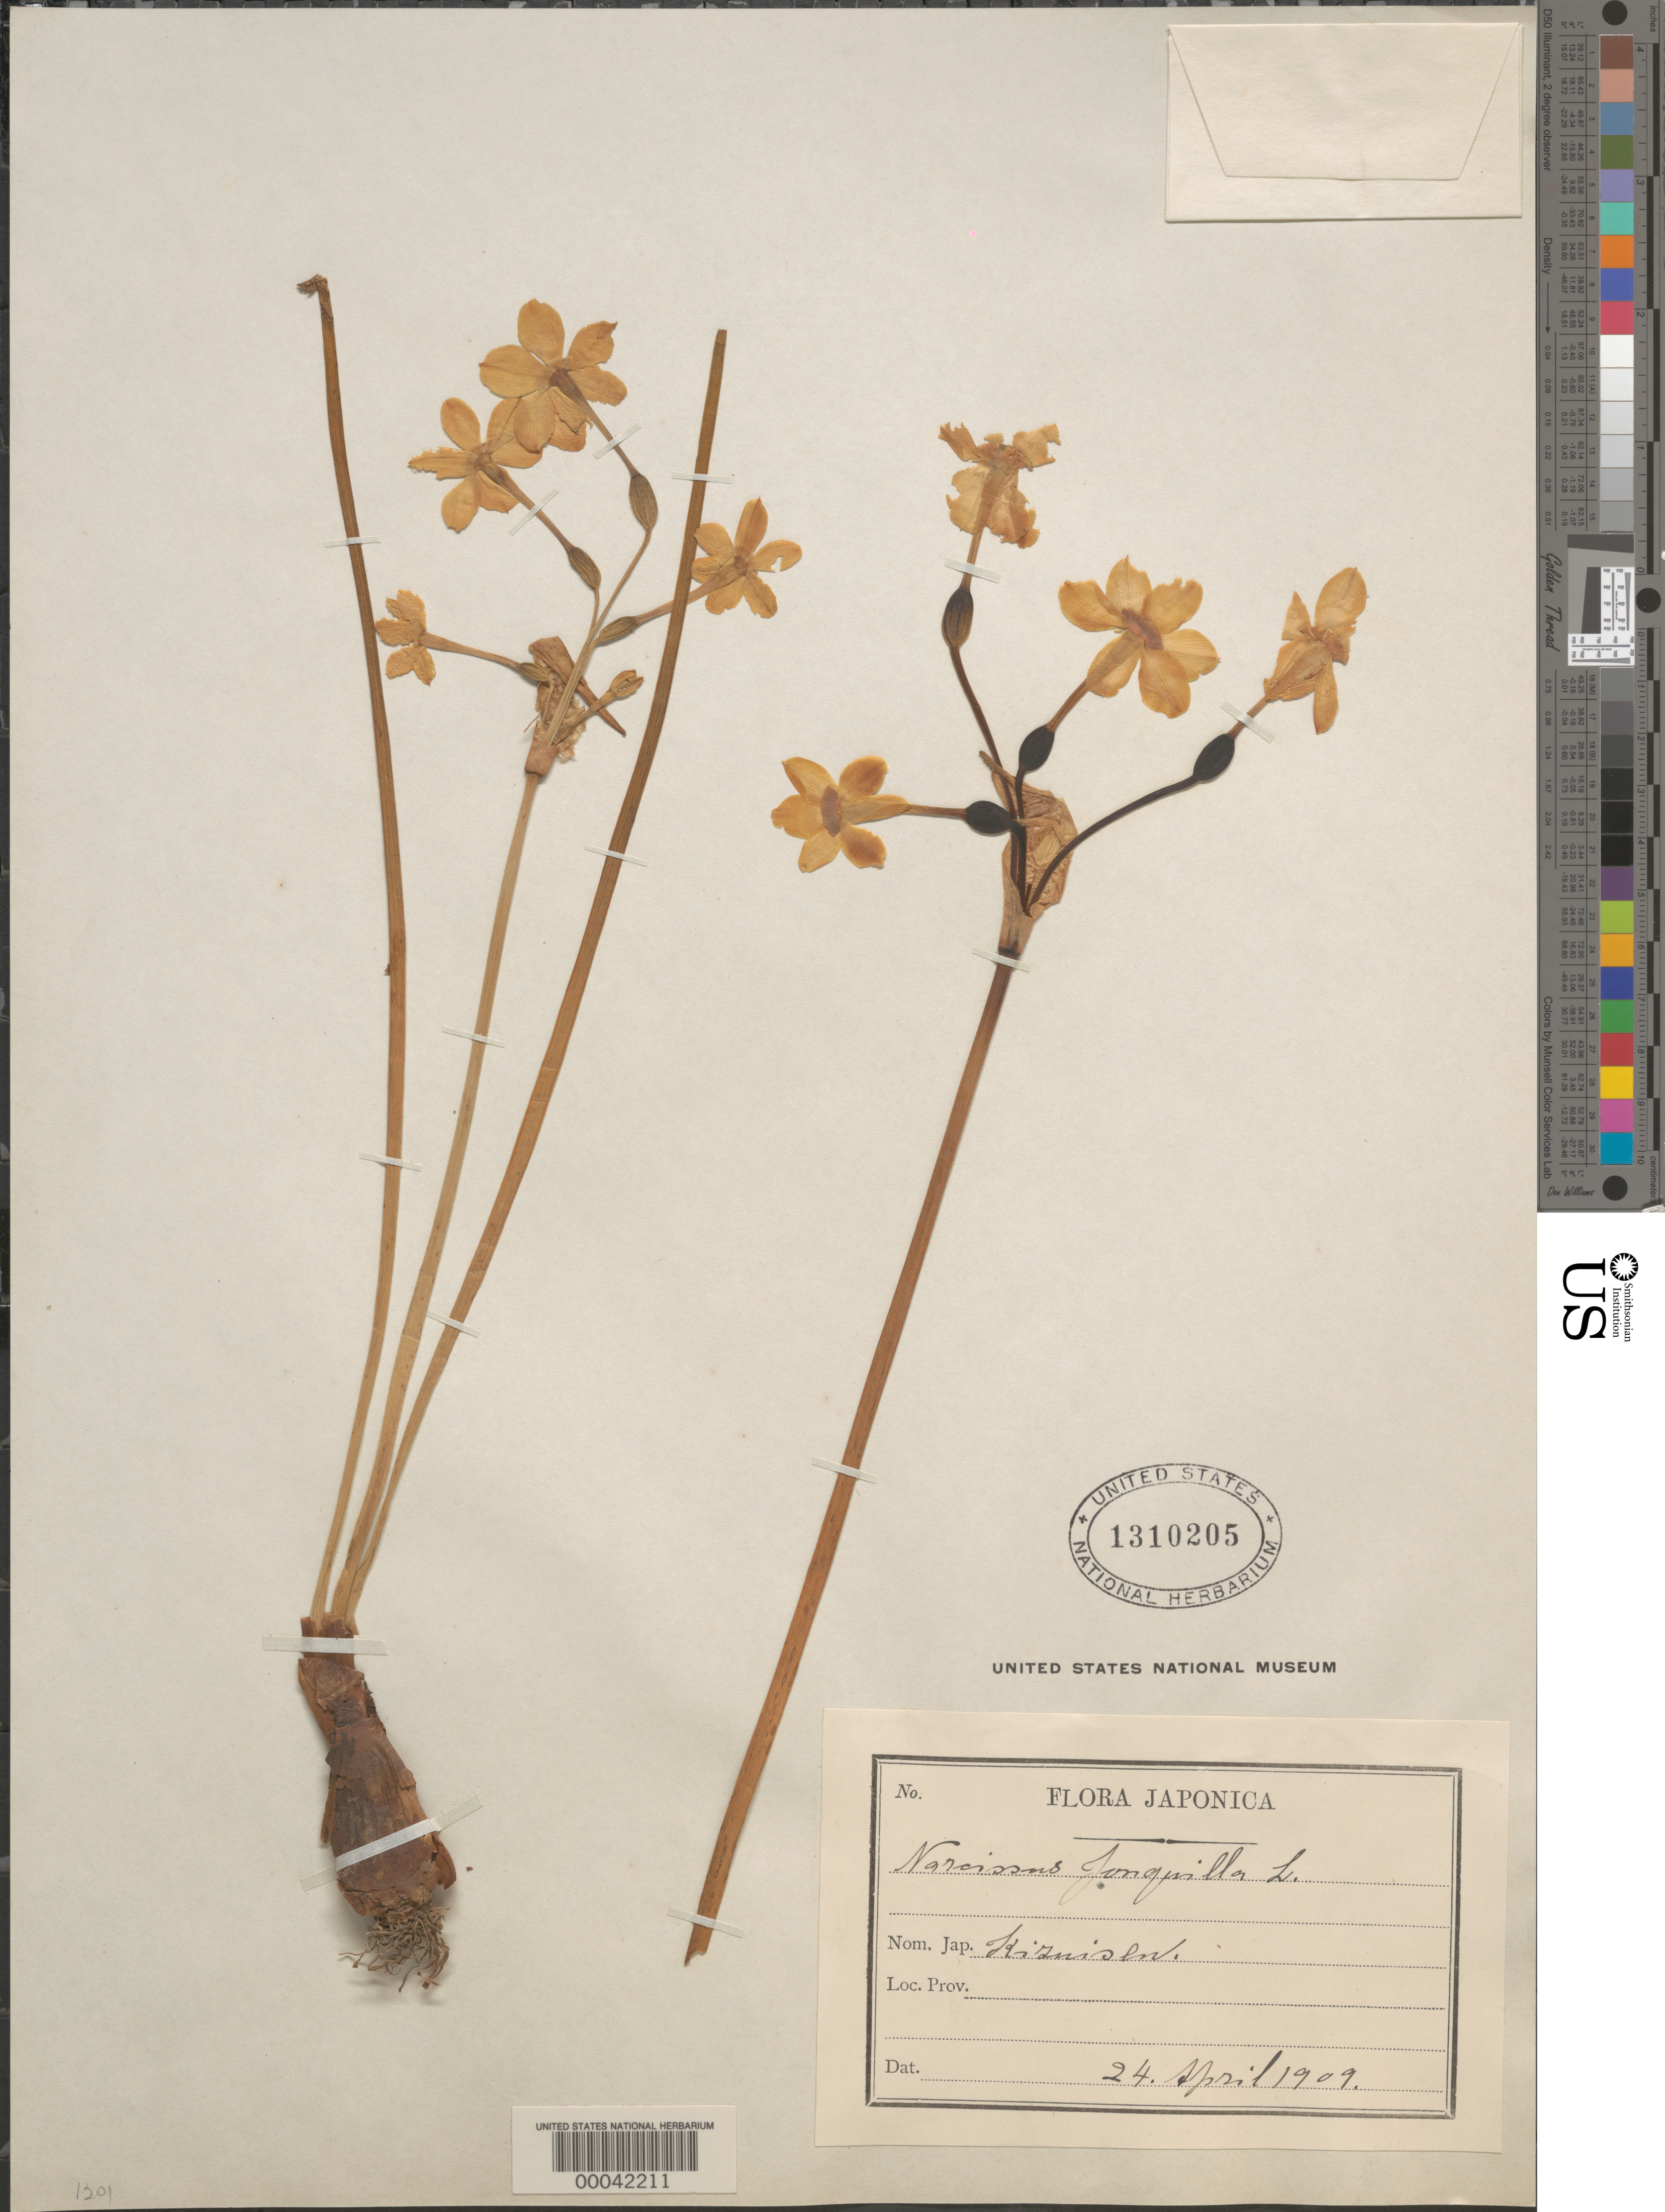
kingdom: Plantae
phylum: Tracheophyta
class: Liliopsida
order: Asparagales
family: Amaryllidaceae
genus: Narcissus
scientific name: Narcissus jonquilla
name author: L.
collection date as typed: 24 Apr 1909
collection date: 1909-04-24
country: Japan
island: Honshu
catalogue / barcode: US 1310205